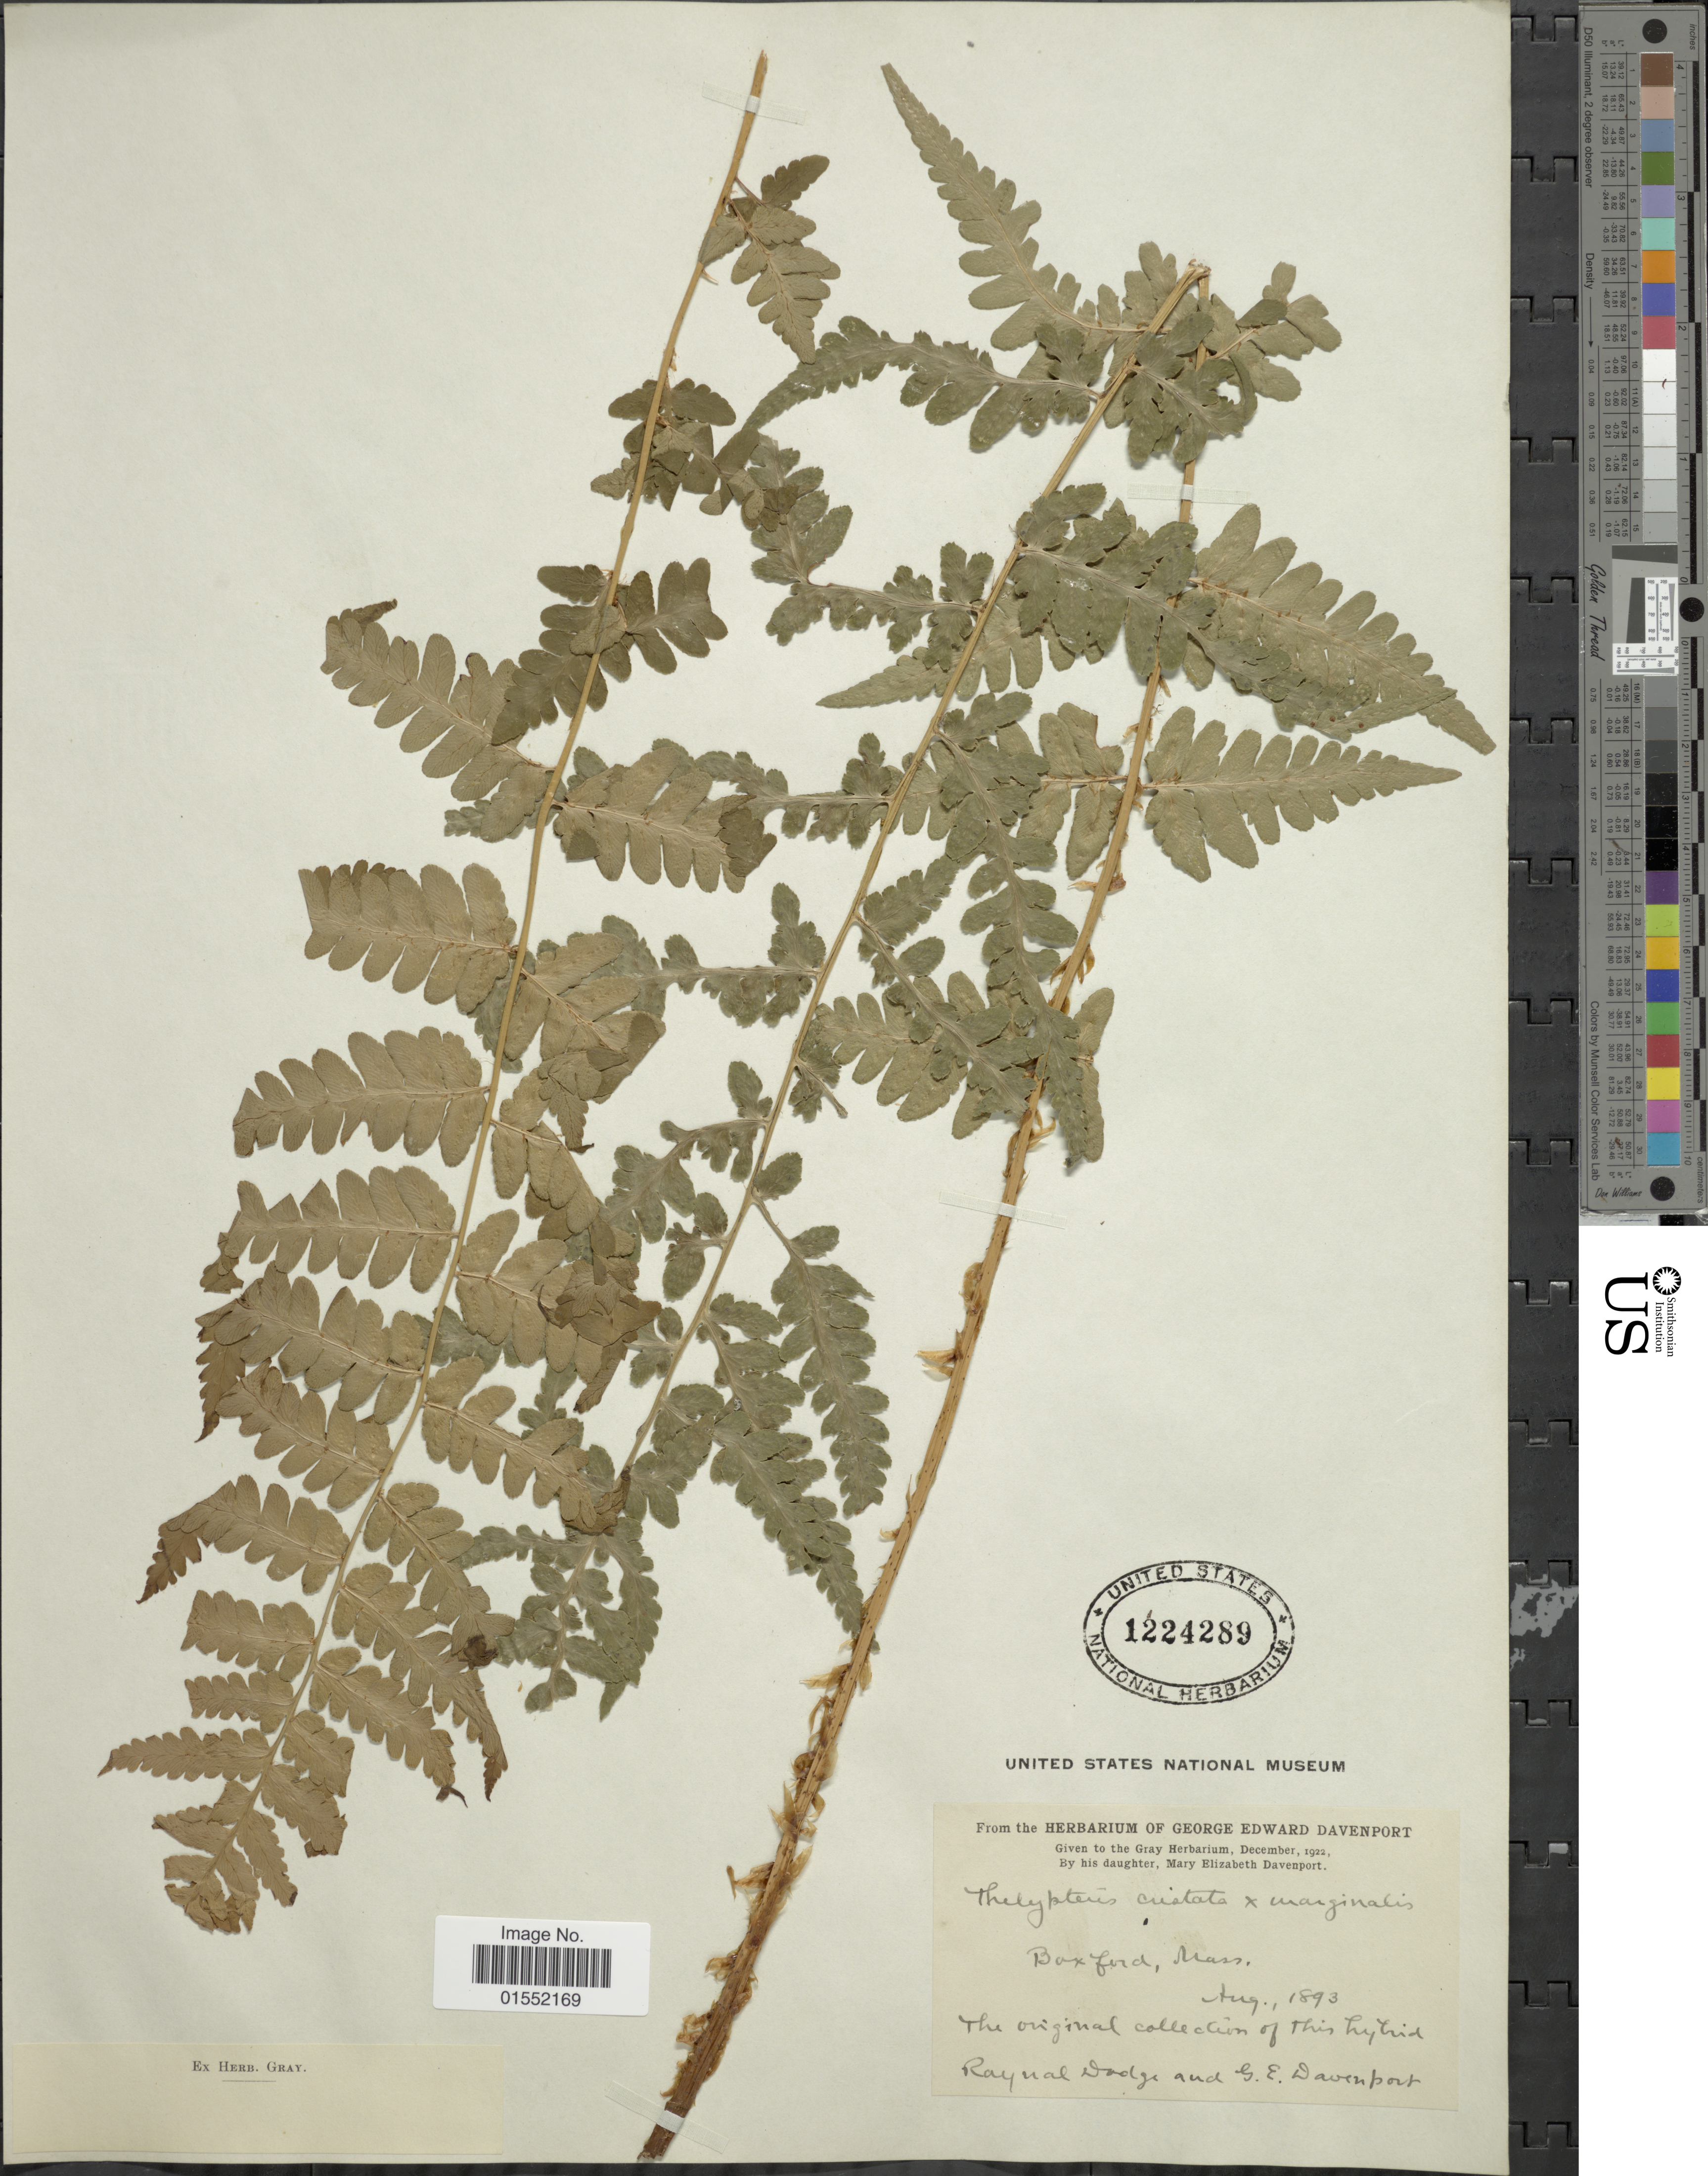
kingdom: Plantae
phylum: Tracheophyta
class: Polypodiopsida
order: Polypodiales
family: Dryopteridaceae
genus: Dryopteris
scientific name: Dryopteris x slossoniae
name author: Wherry ex Lellinger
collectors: R. Dodge & G. E. Davenport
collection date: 1893-08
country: United States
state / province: Massachusetts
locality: Boxford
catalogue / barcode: US 1224289